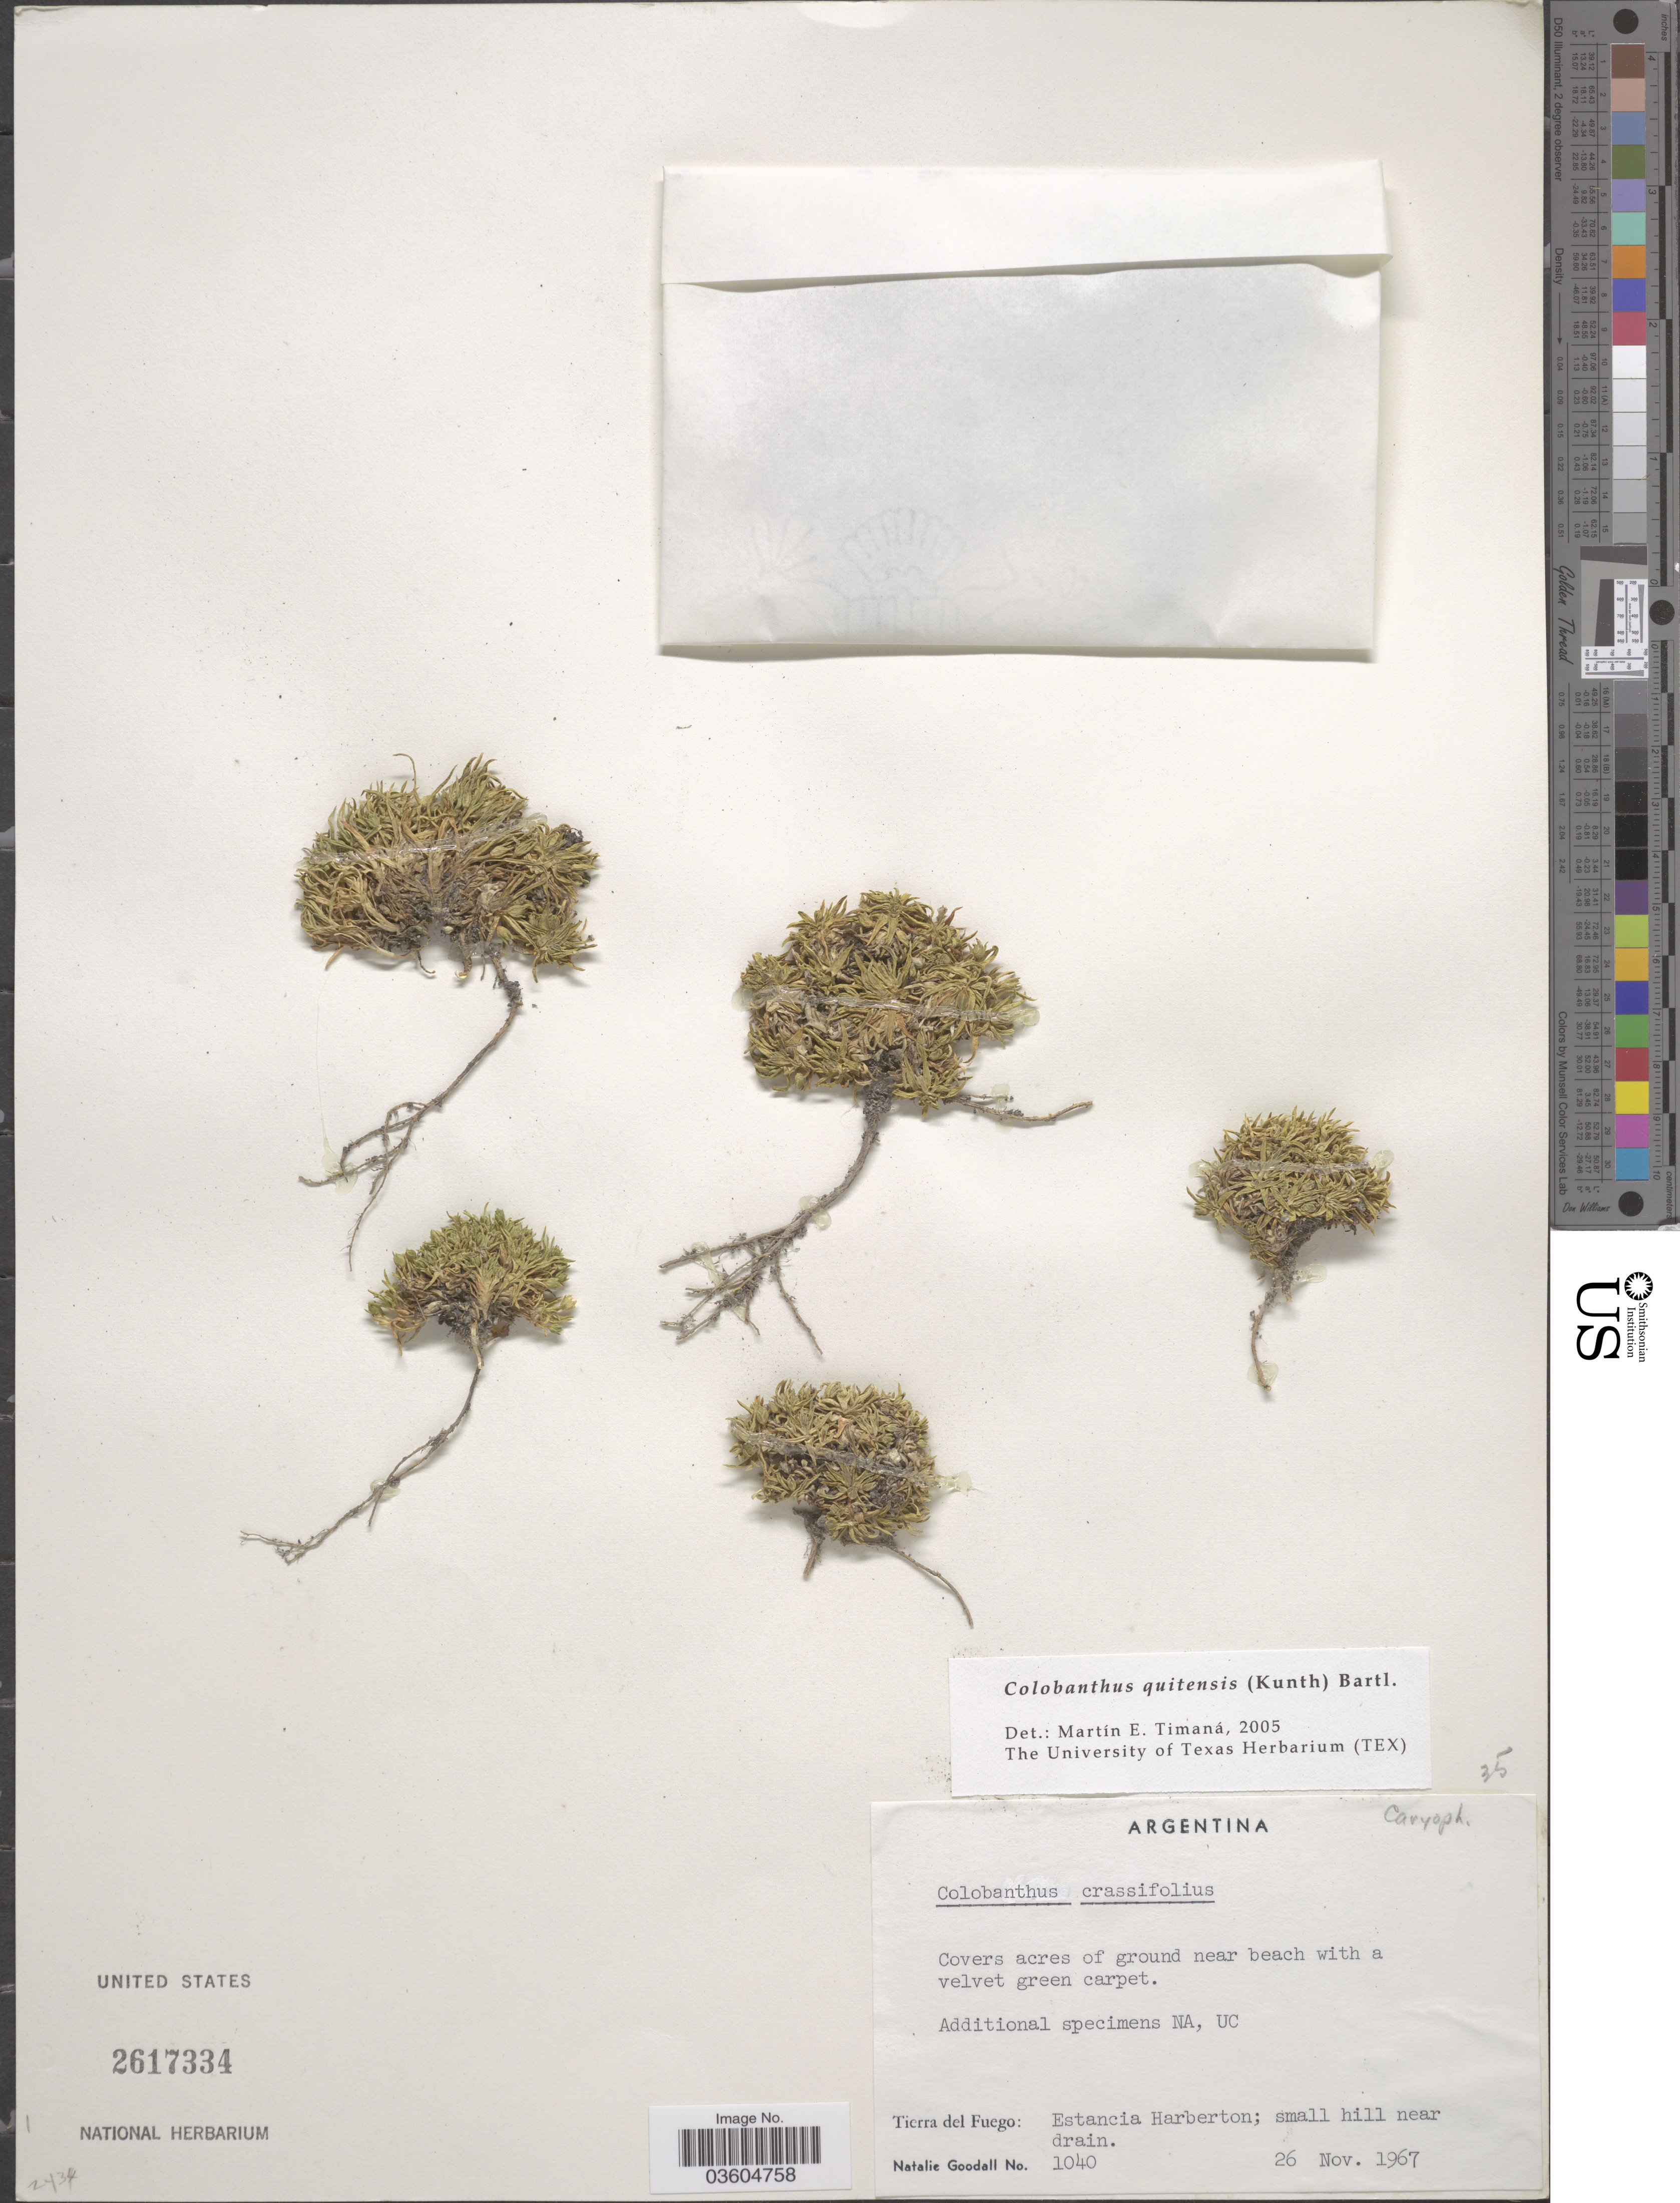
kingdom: Plantae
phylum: Tracheophyta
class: Magnoliopsida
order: Caryophyllales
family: Caryophyllaceae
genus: Colobanthus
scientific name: Colobanthus quitensis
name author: (Kunth) Bartl.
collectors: N. Goodall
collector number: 1040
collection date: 1967-11-26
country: Argentina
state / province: Tierra del Fuego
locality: Estancia Harberton.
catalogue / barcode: US 2617334